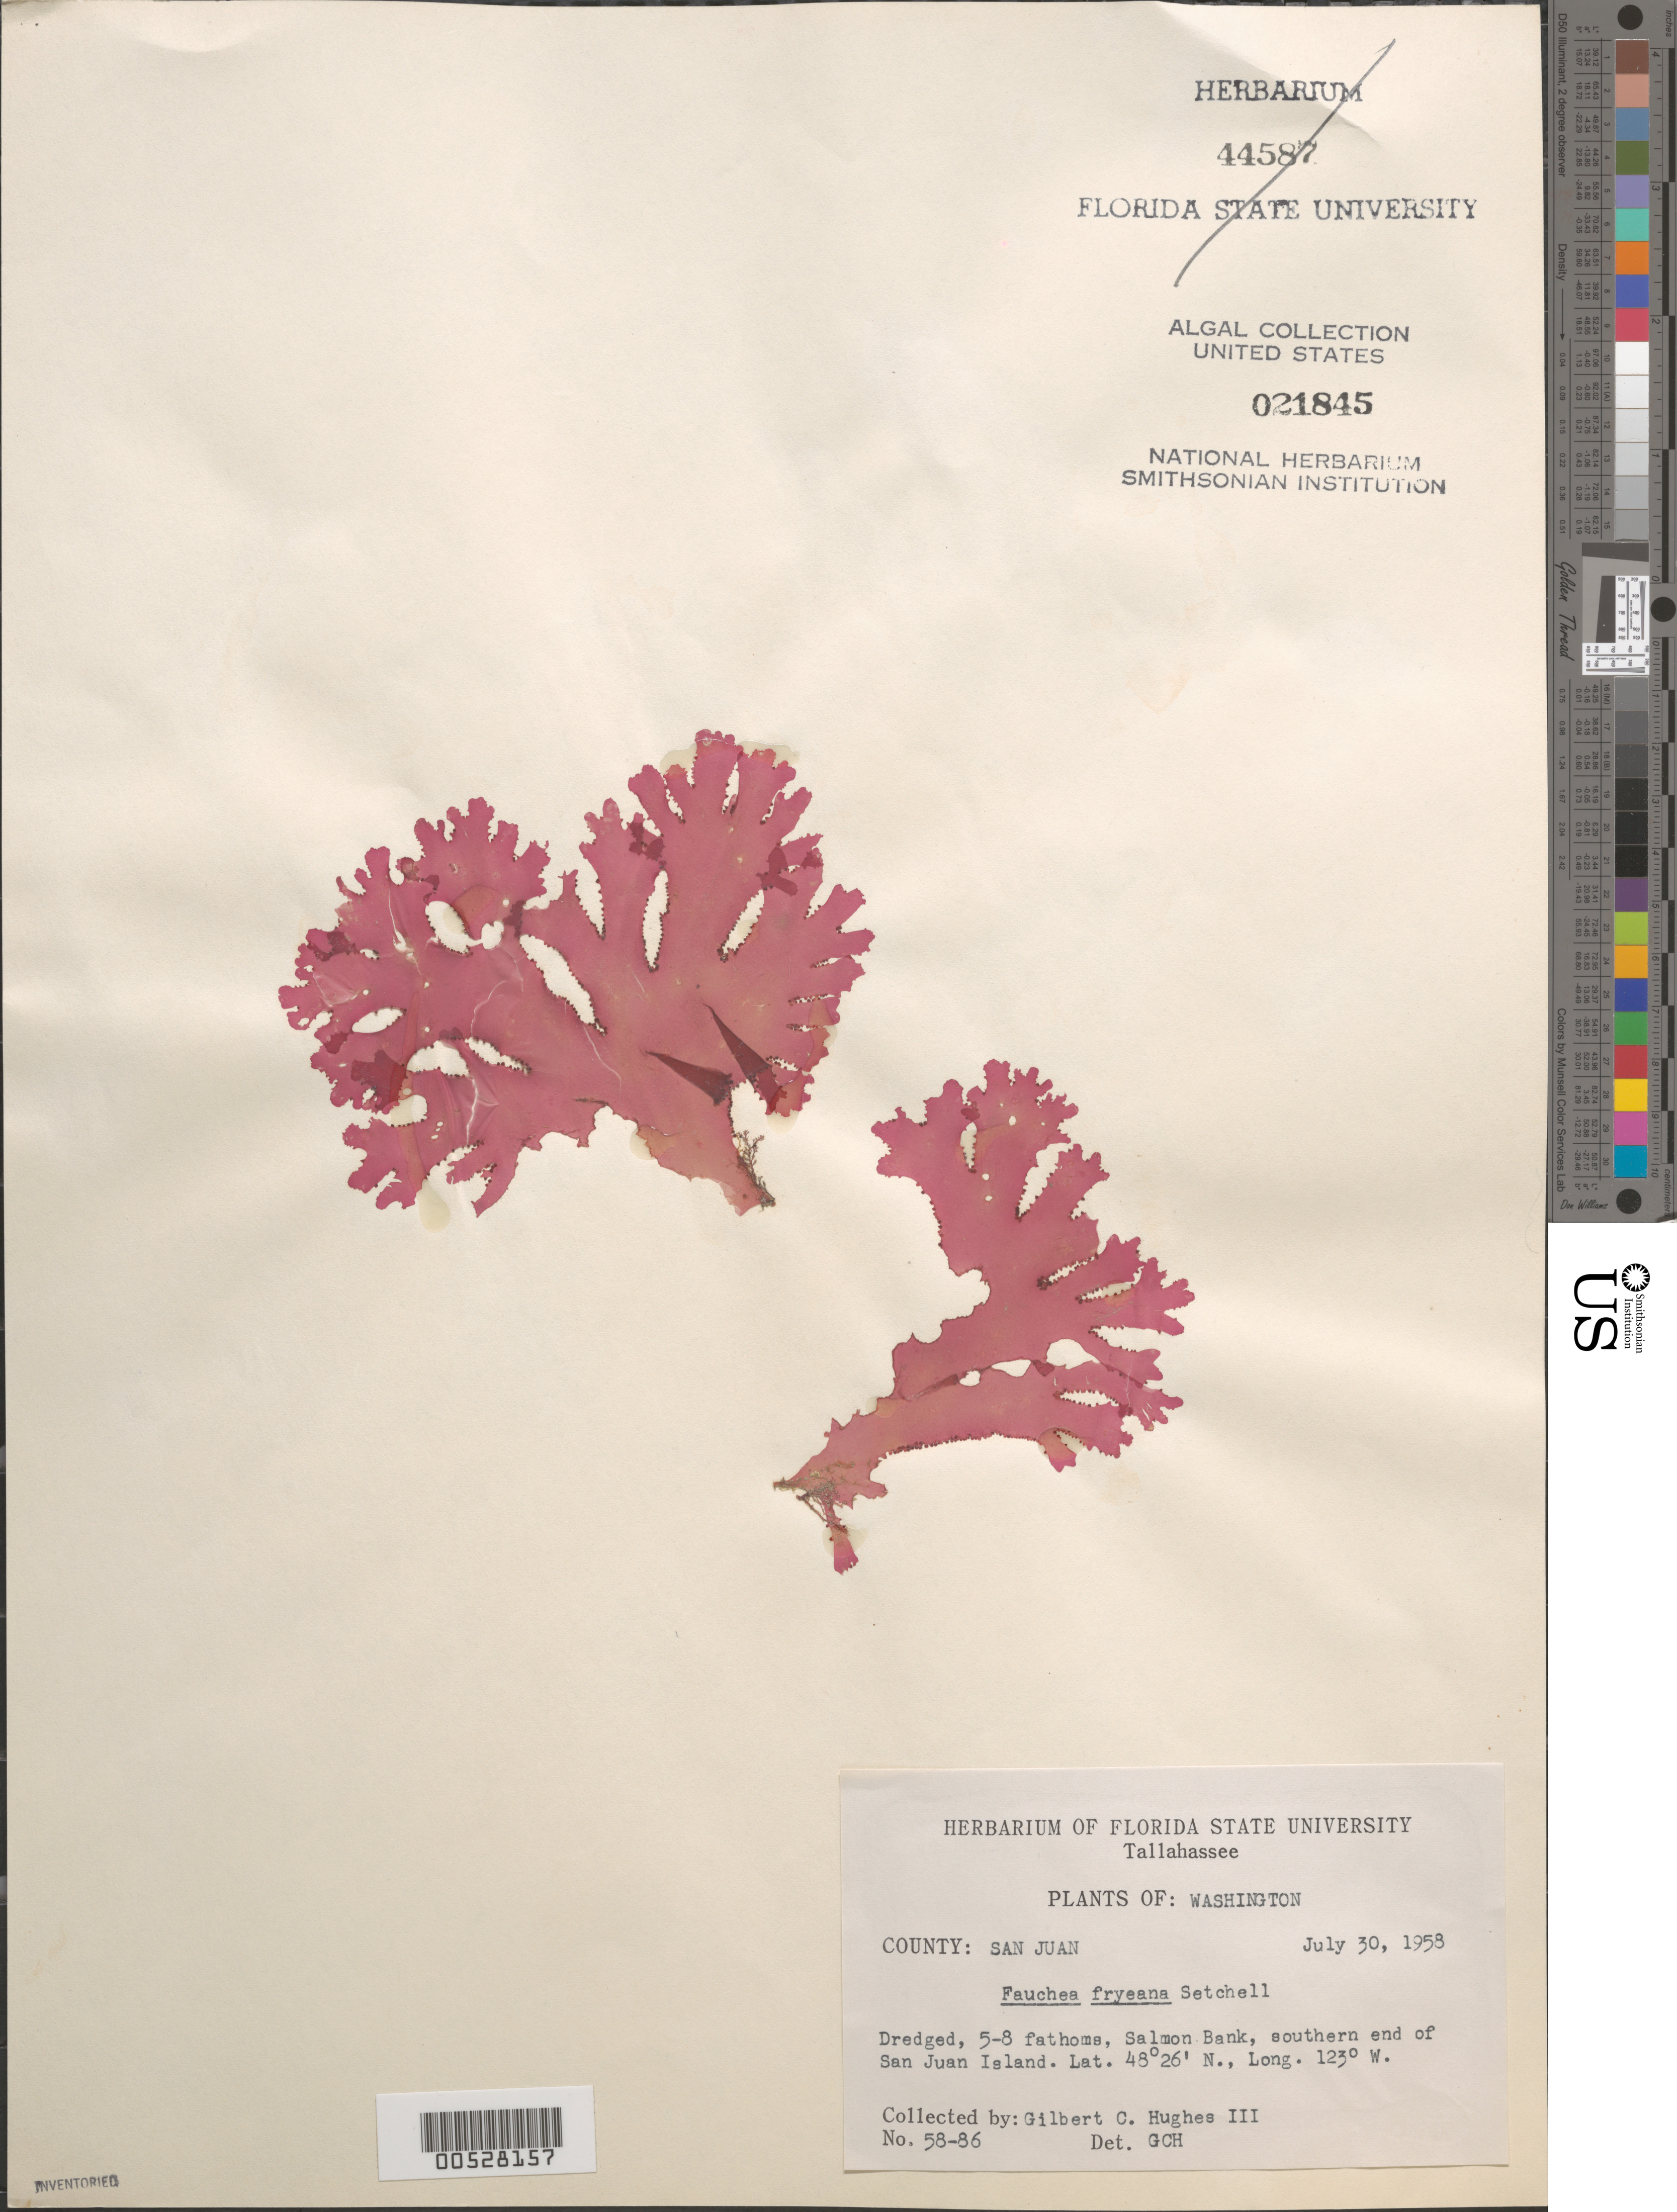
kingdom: Plantae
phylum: Rhodophyta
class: Florideophyceae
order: Rhodymeniales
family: Faucheaceae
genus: Gloiocladia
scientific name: Gloiocladia fryeana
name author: (Setchell) N. Sánchez & Rodríguez-Prieto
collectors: G. Hughes III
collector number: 58-86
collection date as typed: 30 Jul 1958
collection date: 1958-07-30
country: United States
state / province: Washington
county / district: San Juan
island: San Juan Island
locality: Salmon Bank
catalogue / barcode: US 21845